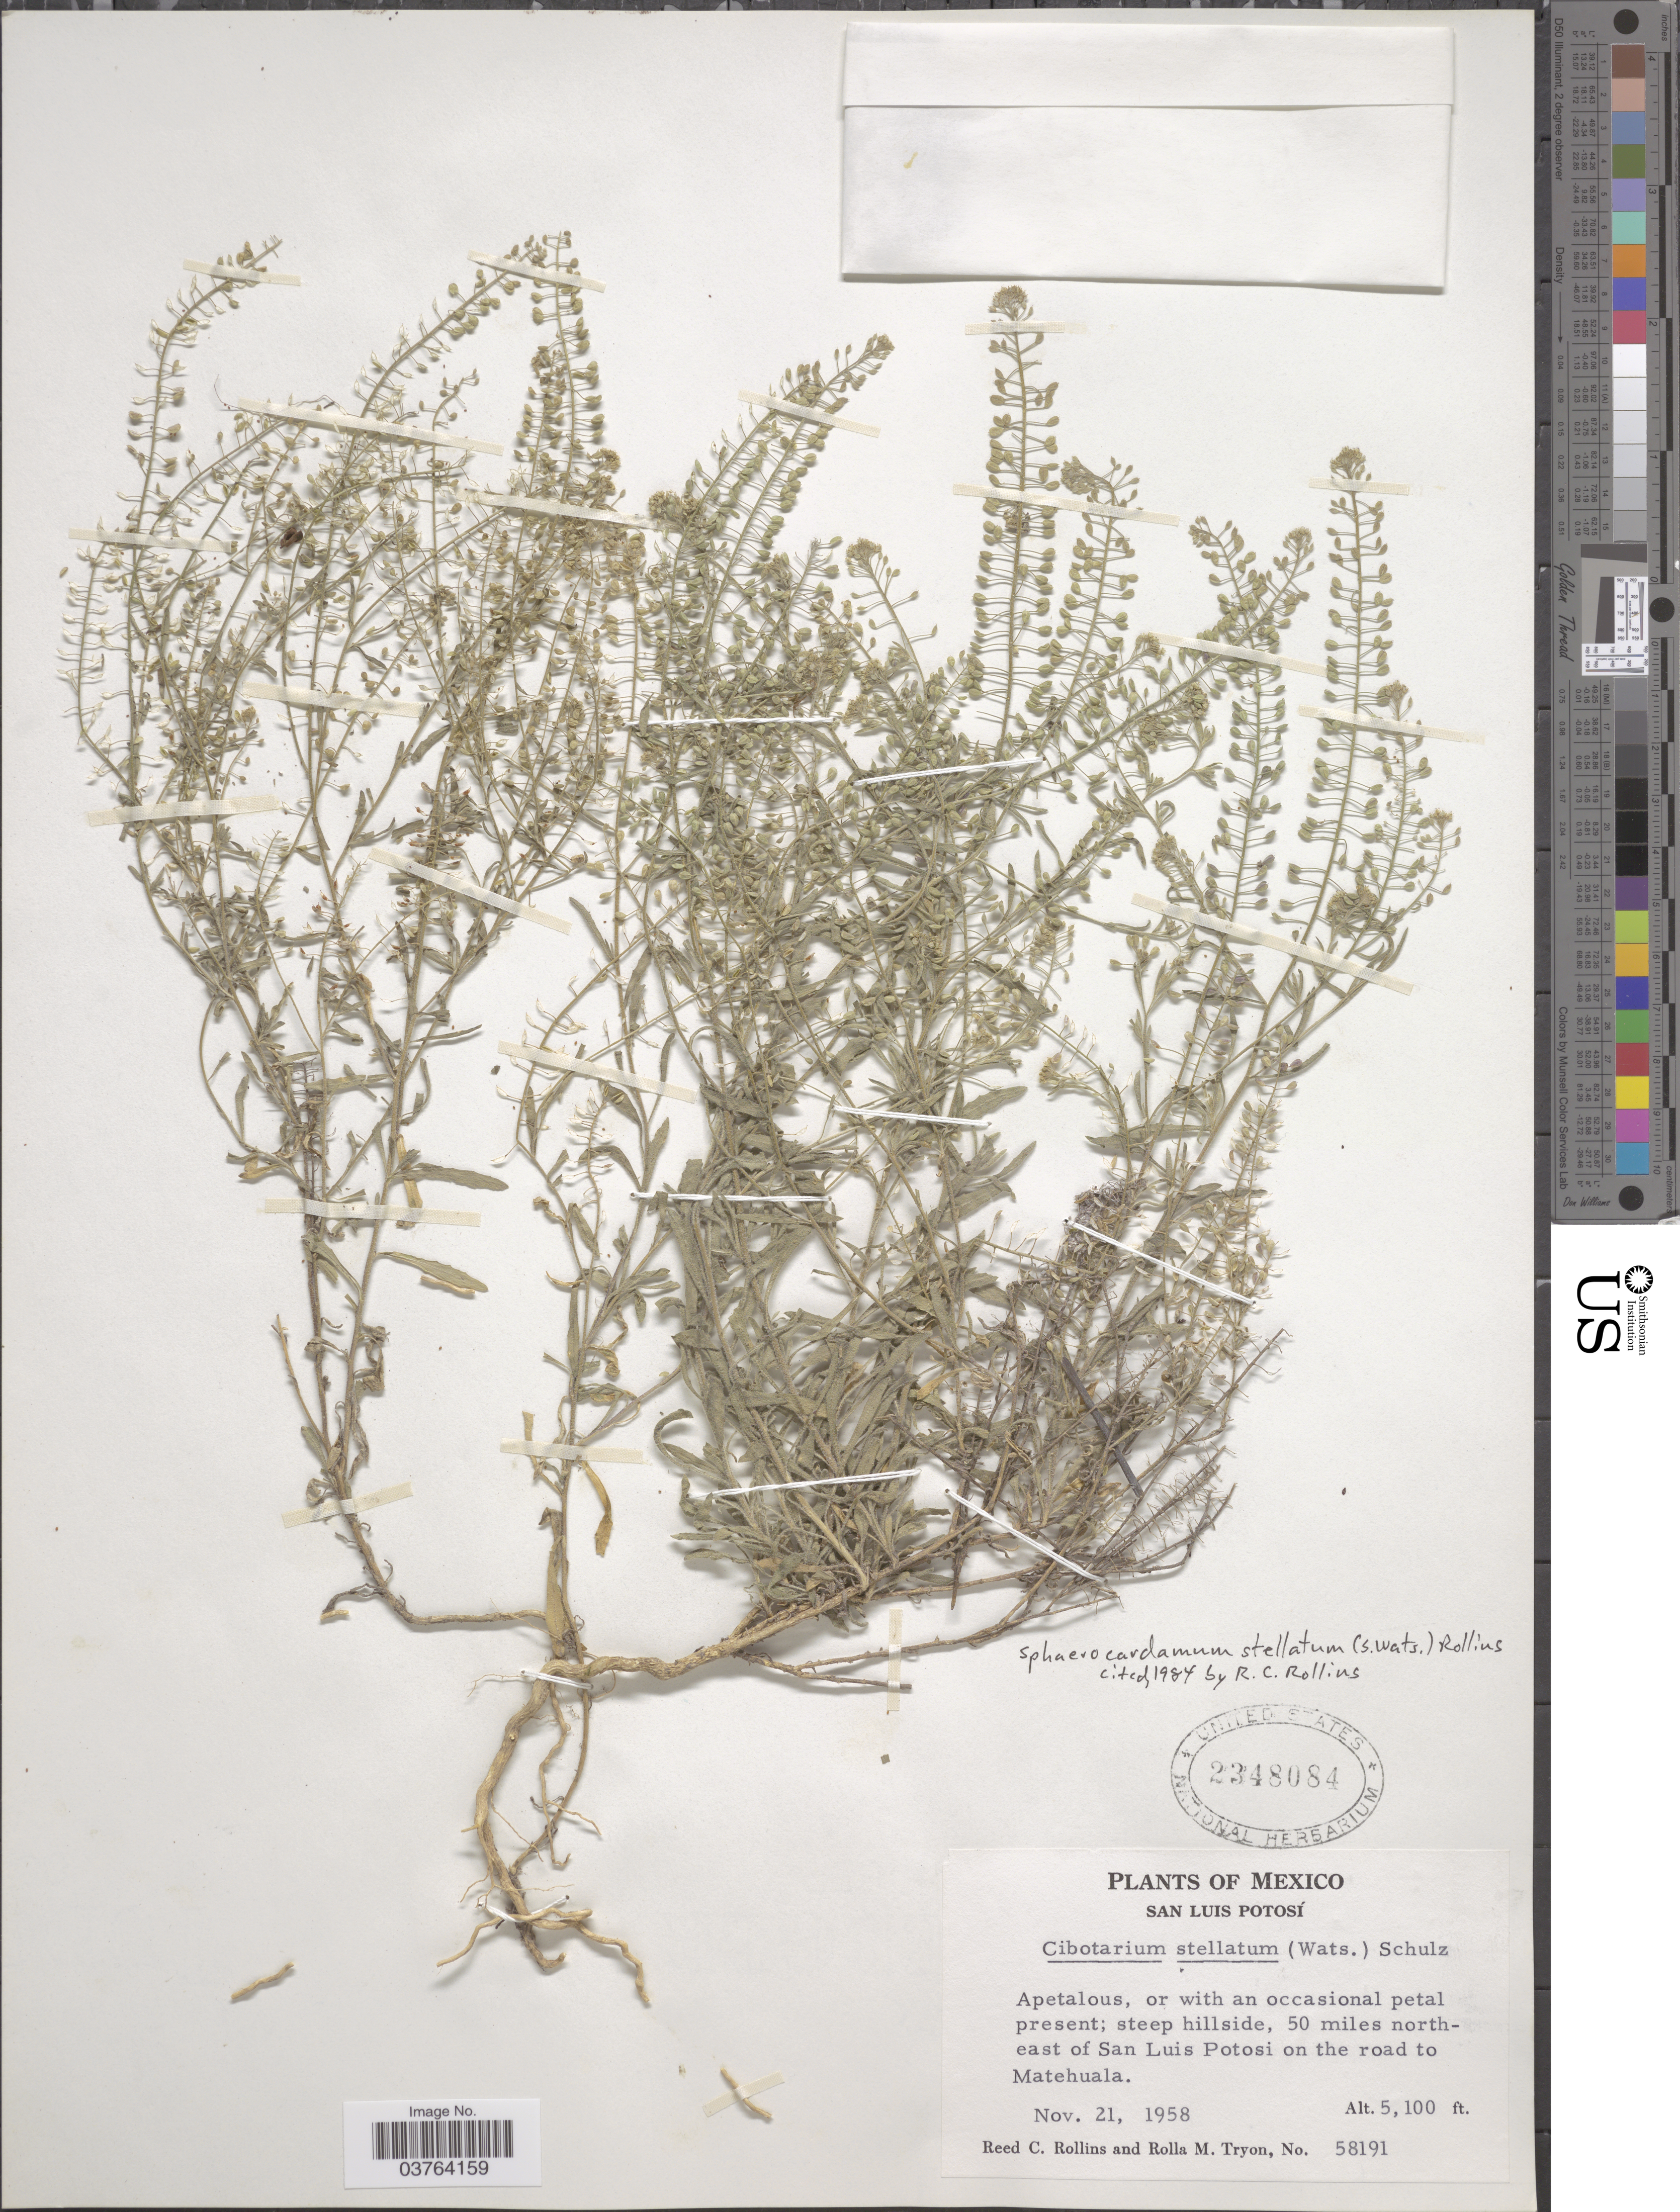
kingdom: Plantae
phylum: Tracheophyta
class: Magnoliopsida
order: Brassicales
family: Brassicaceae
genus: Sphaerocardamum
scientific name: Sphaerocardamum stellatum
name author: (S. Watson) Rollins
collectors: R. C. Rollins & R. M. Tryon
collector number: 58191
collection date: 1958-11-21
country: Mexico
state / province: San Luis Potosí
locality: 50 miles northeast of San Luis Potosi on the road to Matehuala.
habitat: steep hillside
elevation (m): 1554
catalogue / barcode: US 2348084